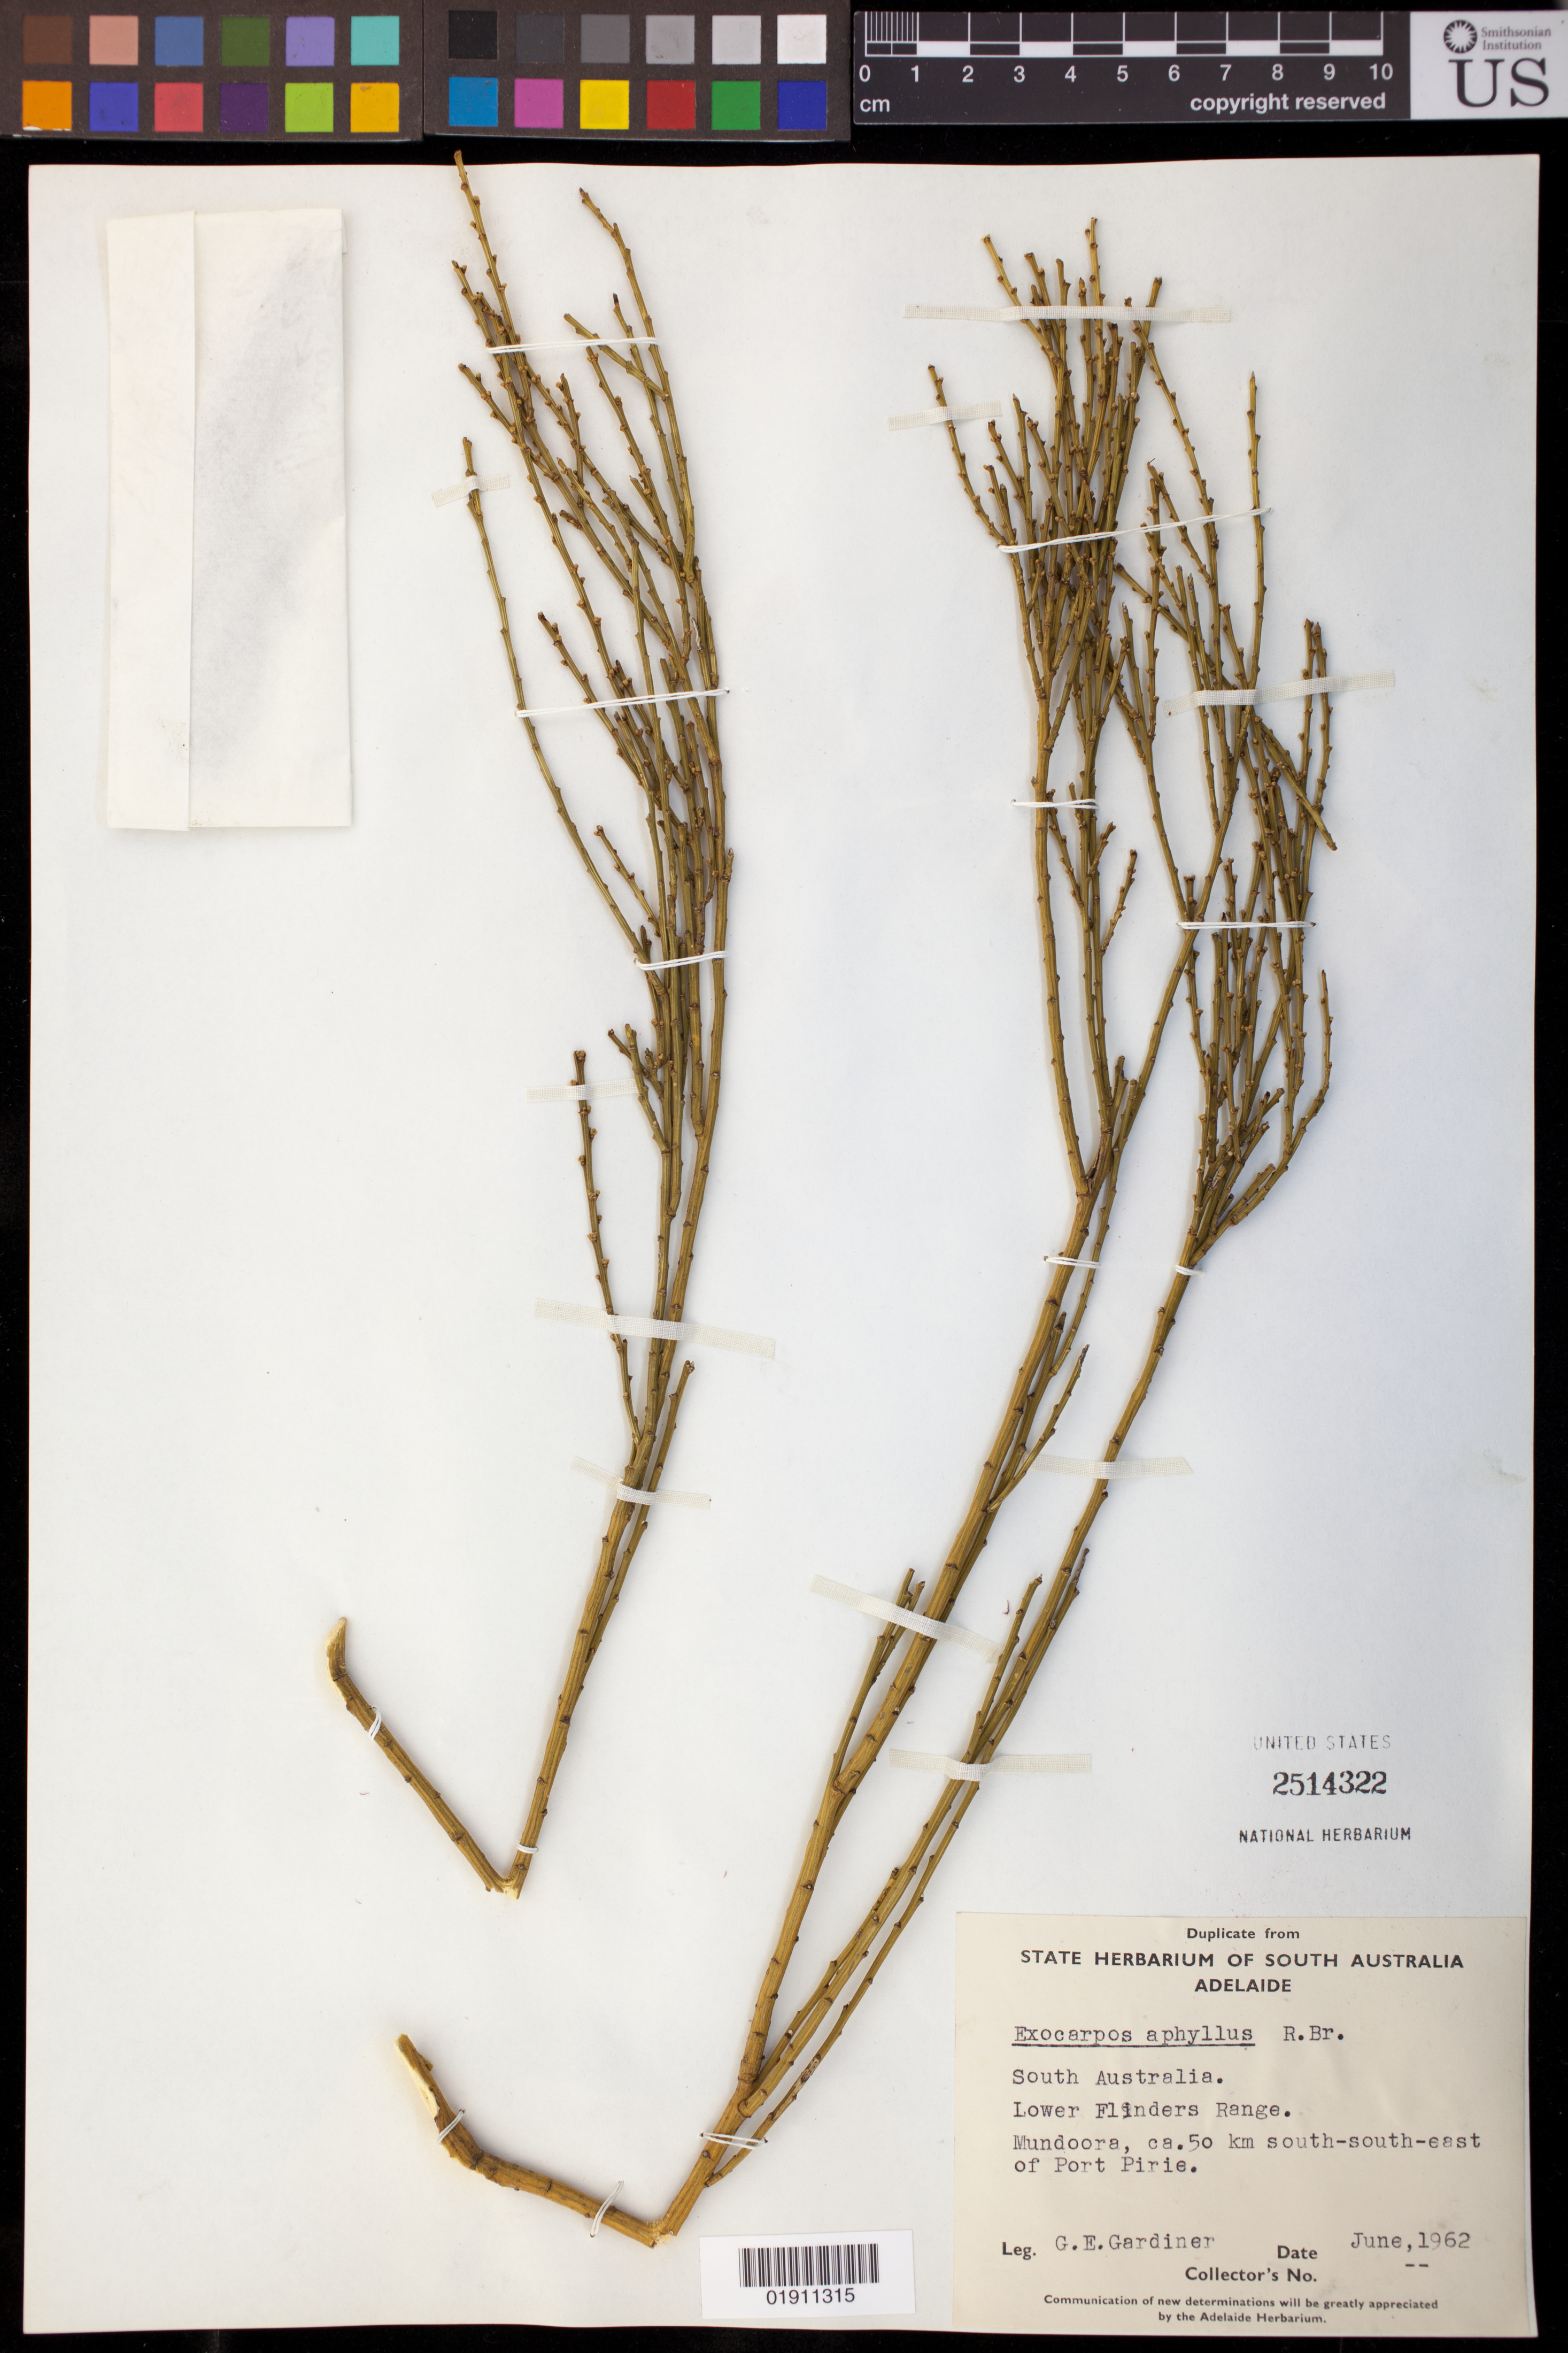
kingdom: Plantae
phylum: Tracheophyta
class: Magnoliopsida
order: Santalales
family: Santalaceae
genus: Exocarpos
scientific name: Exocarpos aphyllus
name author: R. Br.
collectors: G. Gardiner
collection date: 1962-06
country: Australia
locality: Lower Flinders Range.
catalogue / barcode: US 2514322